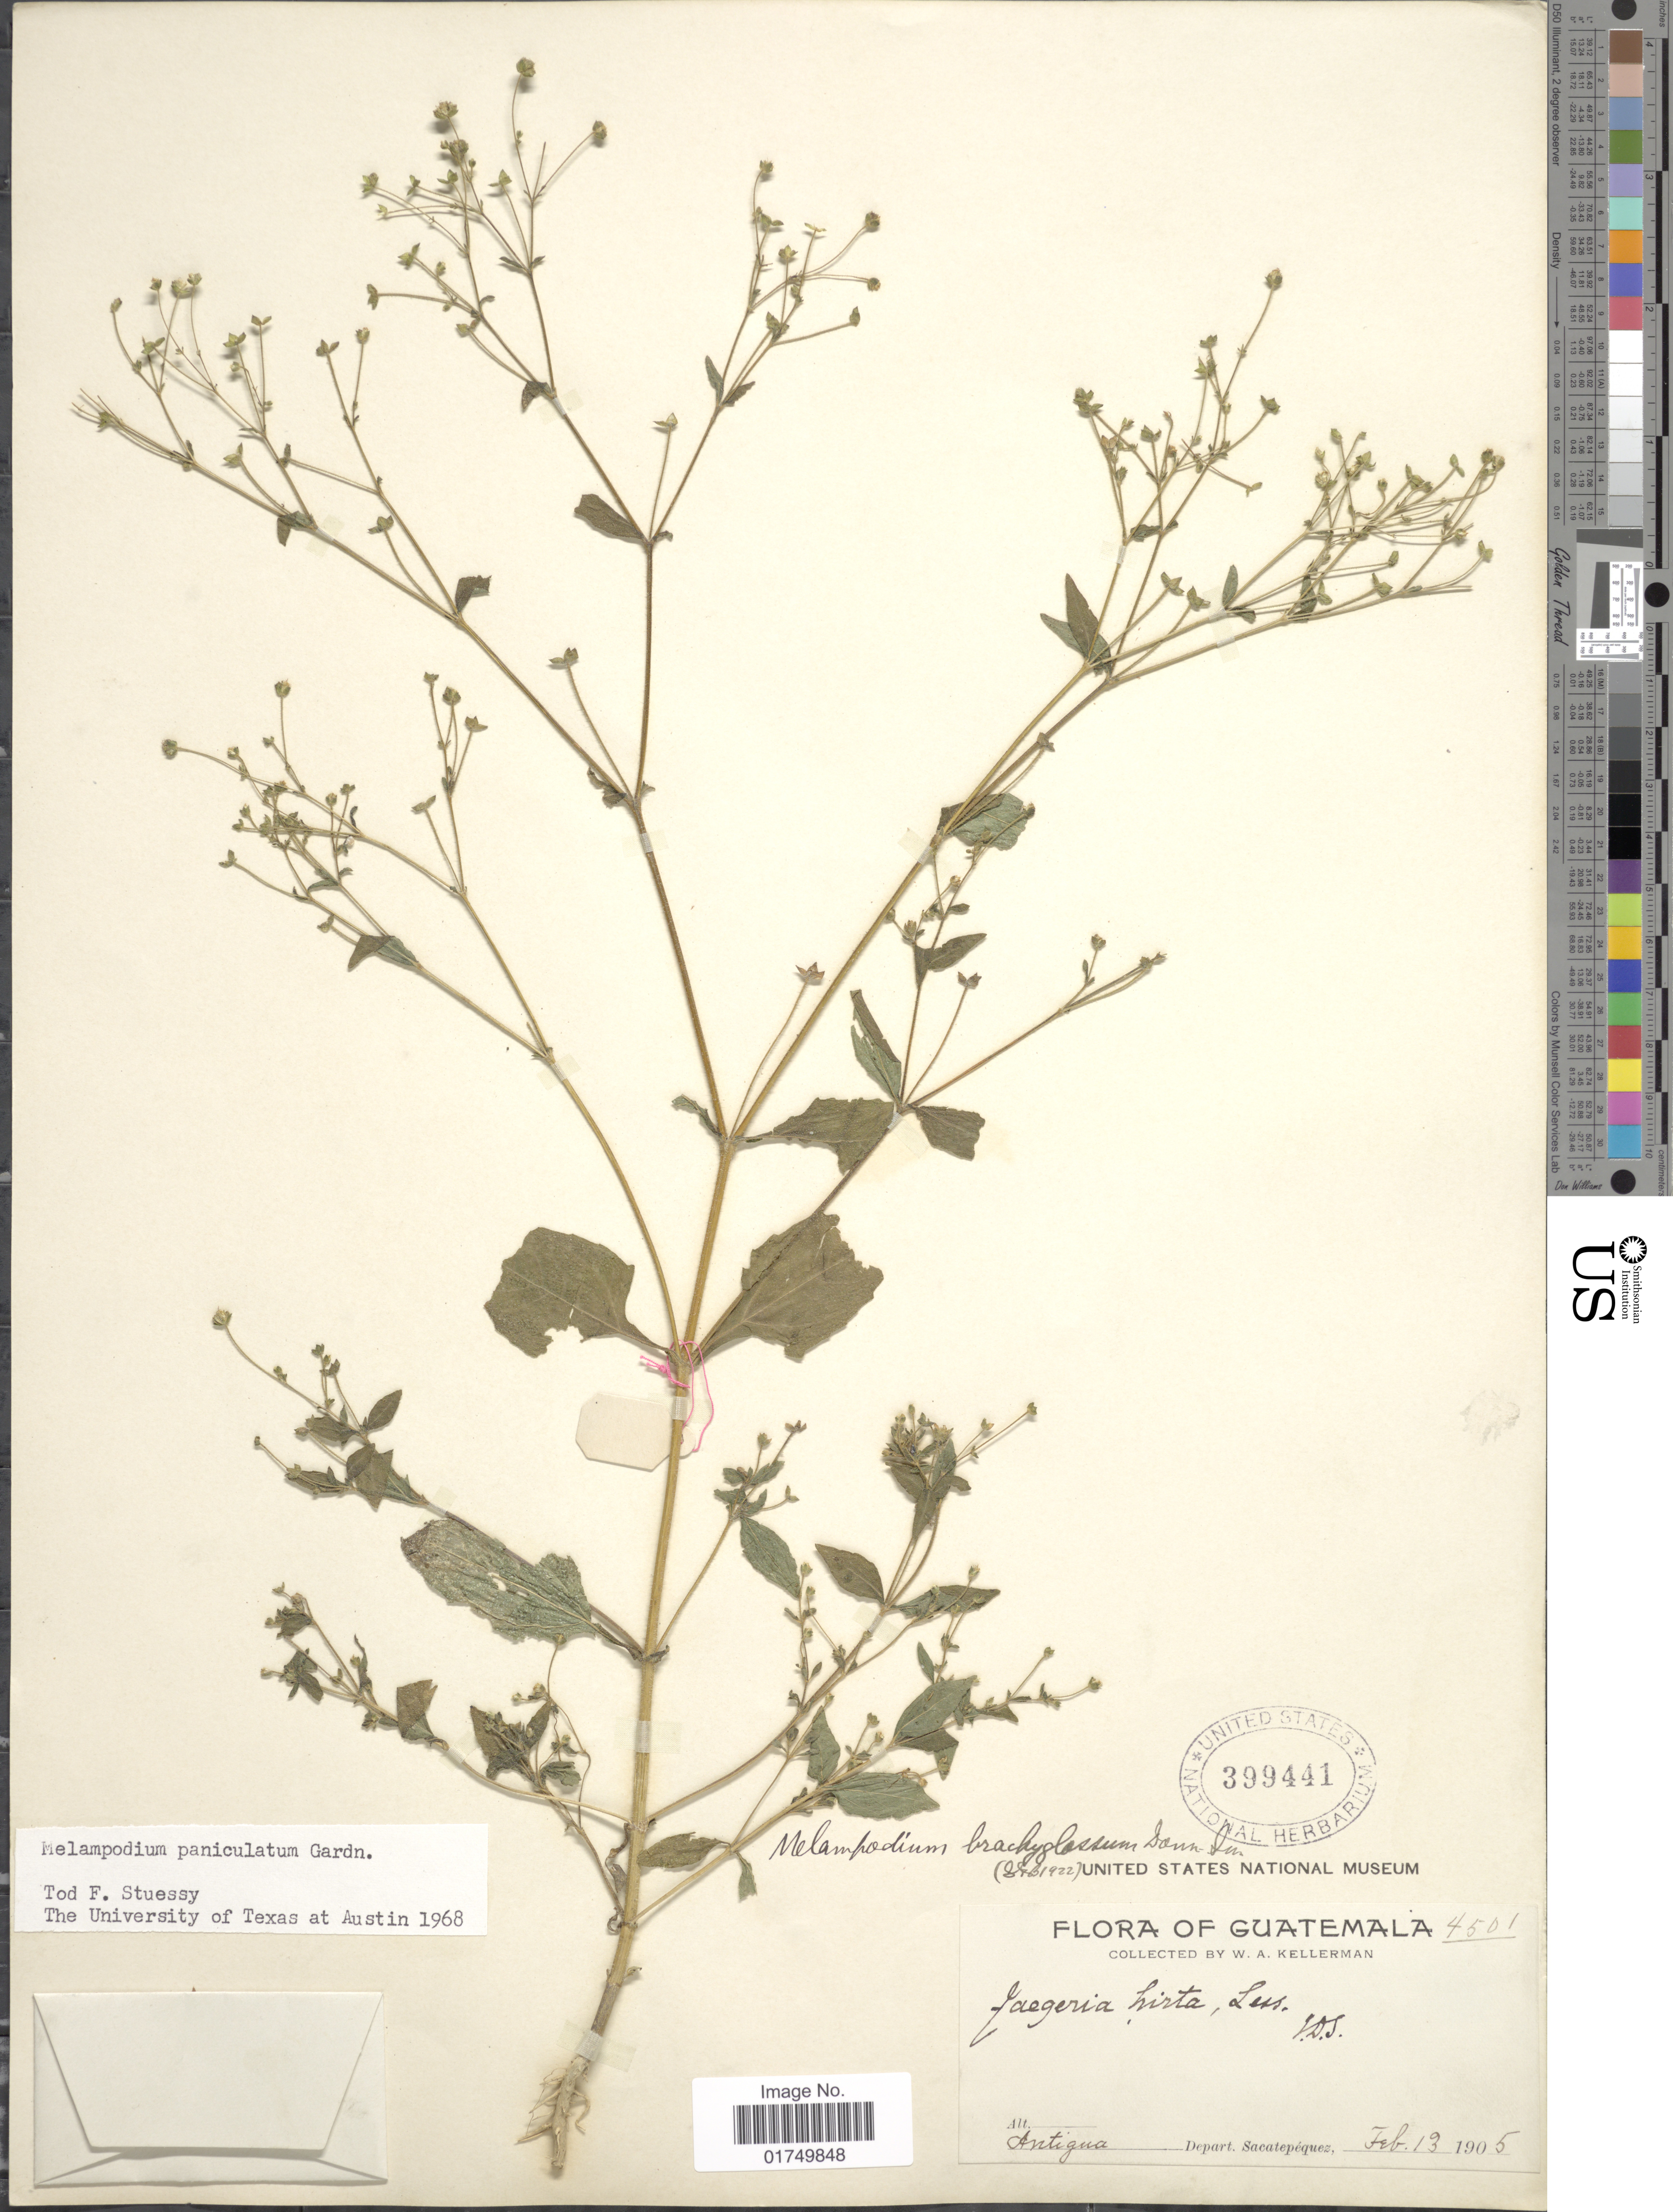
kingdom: Plantae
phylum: Tracheophyta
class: Magnoliopsida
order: Asterales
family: Asteraceae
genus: Melampodium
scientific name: Melampodium paniculatum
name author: Gardner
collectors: W. Kellerman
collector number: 4501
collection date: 1905-02-13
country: Guatemala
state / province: Sacatepéquez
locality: Antigua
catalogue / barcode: US 399441